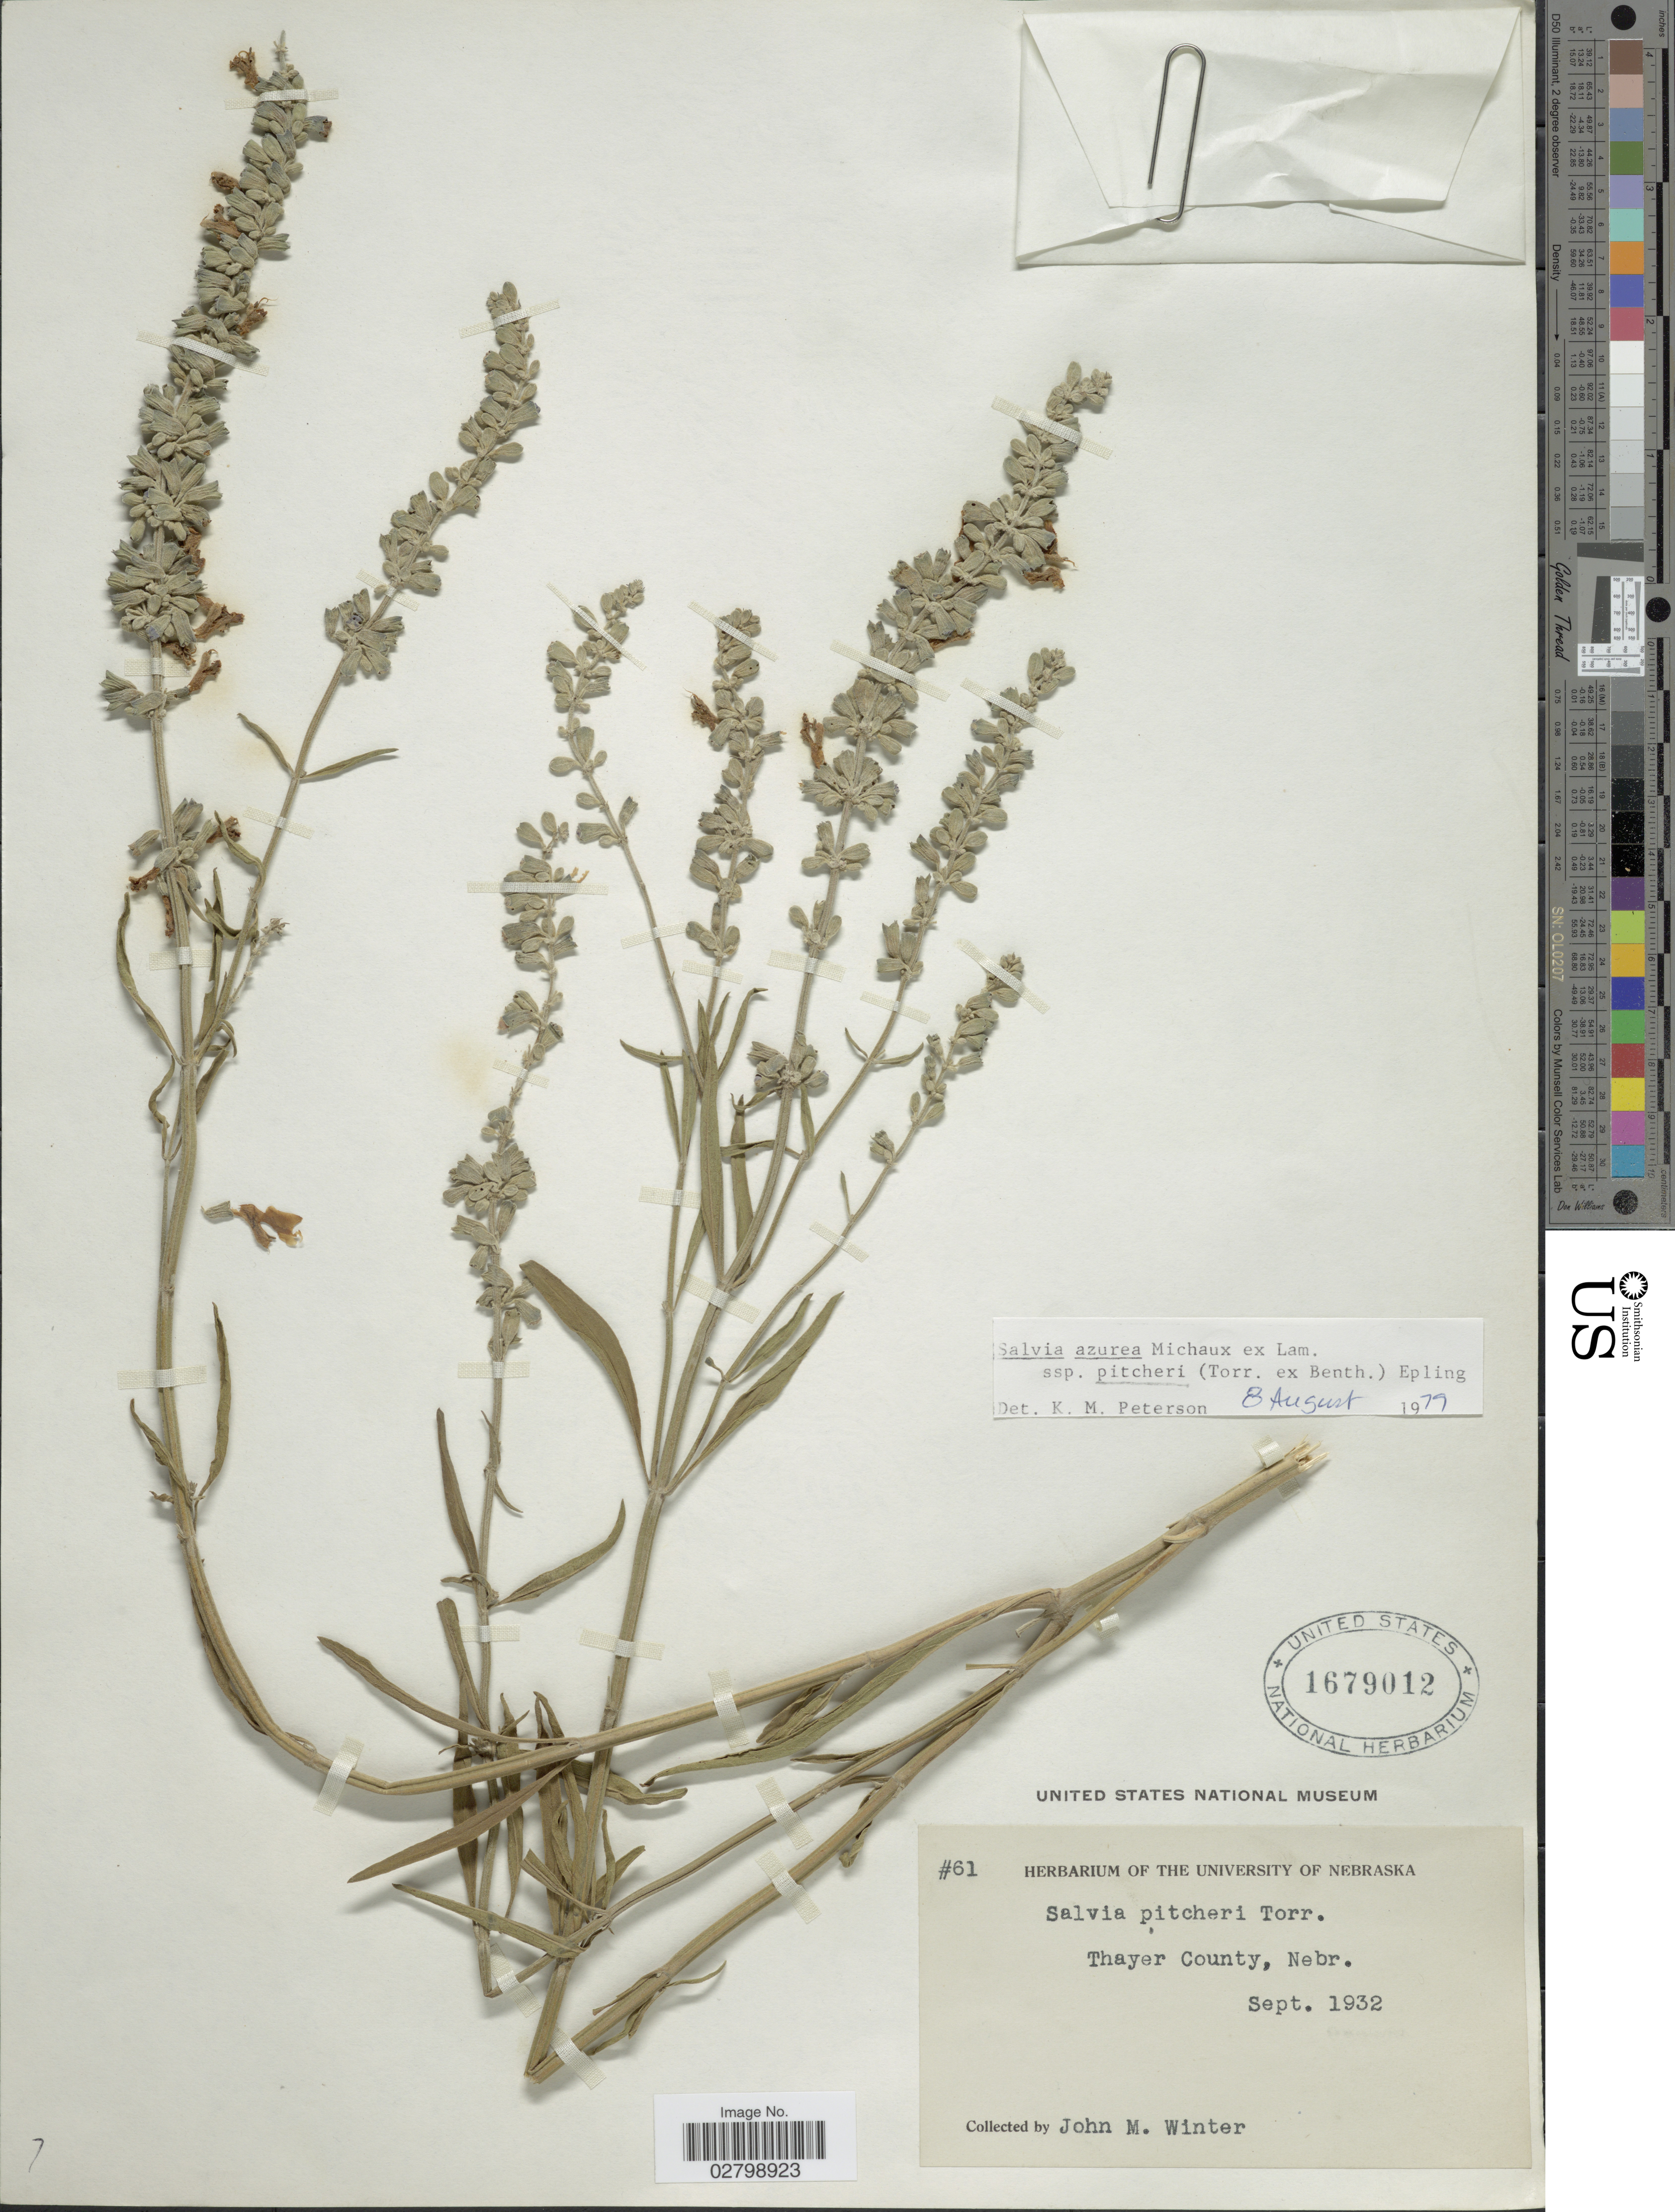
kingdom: Plantae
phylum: Tracheophyta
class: Magnoliopsida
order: Lamiales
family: Lamiaceae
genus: Salvia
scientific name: Salvia azurea subsp. pitcheri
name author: Michx. ex Lam.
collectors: J. M. Winter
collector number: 61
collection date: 1932-09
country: United States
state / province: Nebraska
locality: Thayer County.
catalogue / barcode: US 1679012